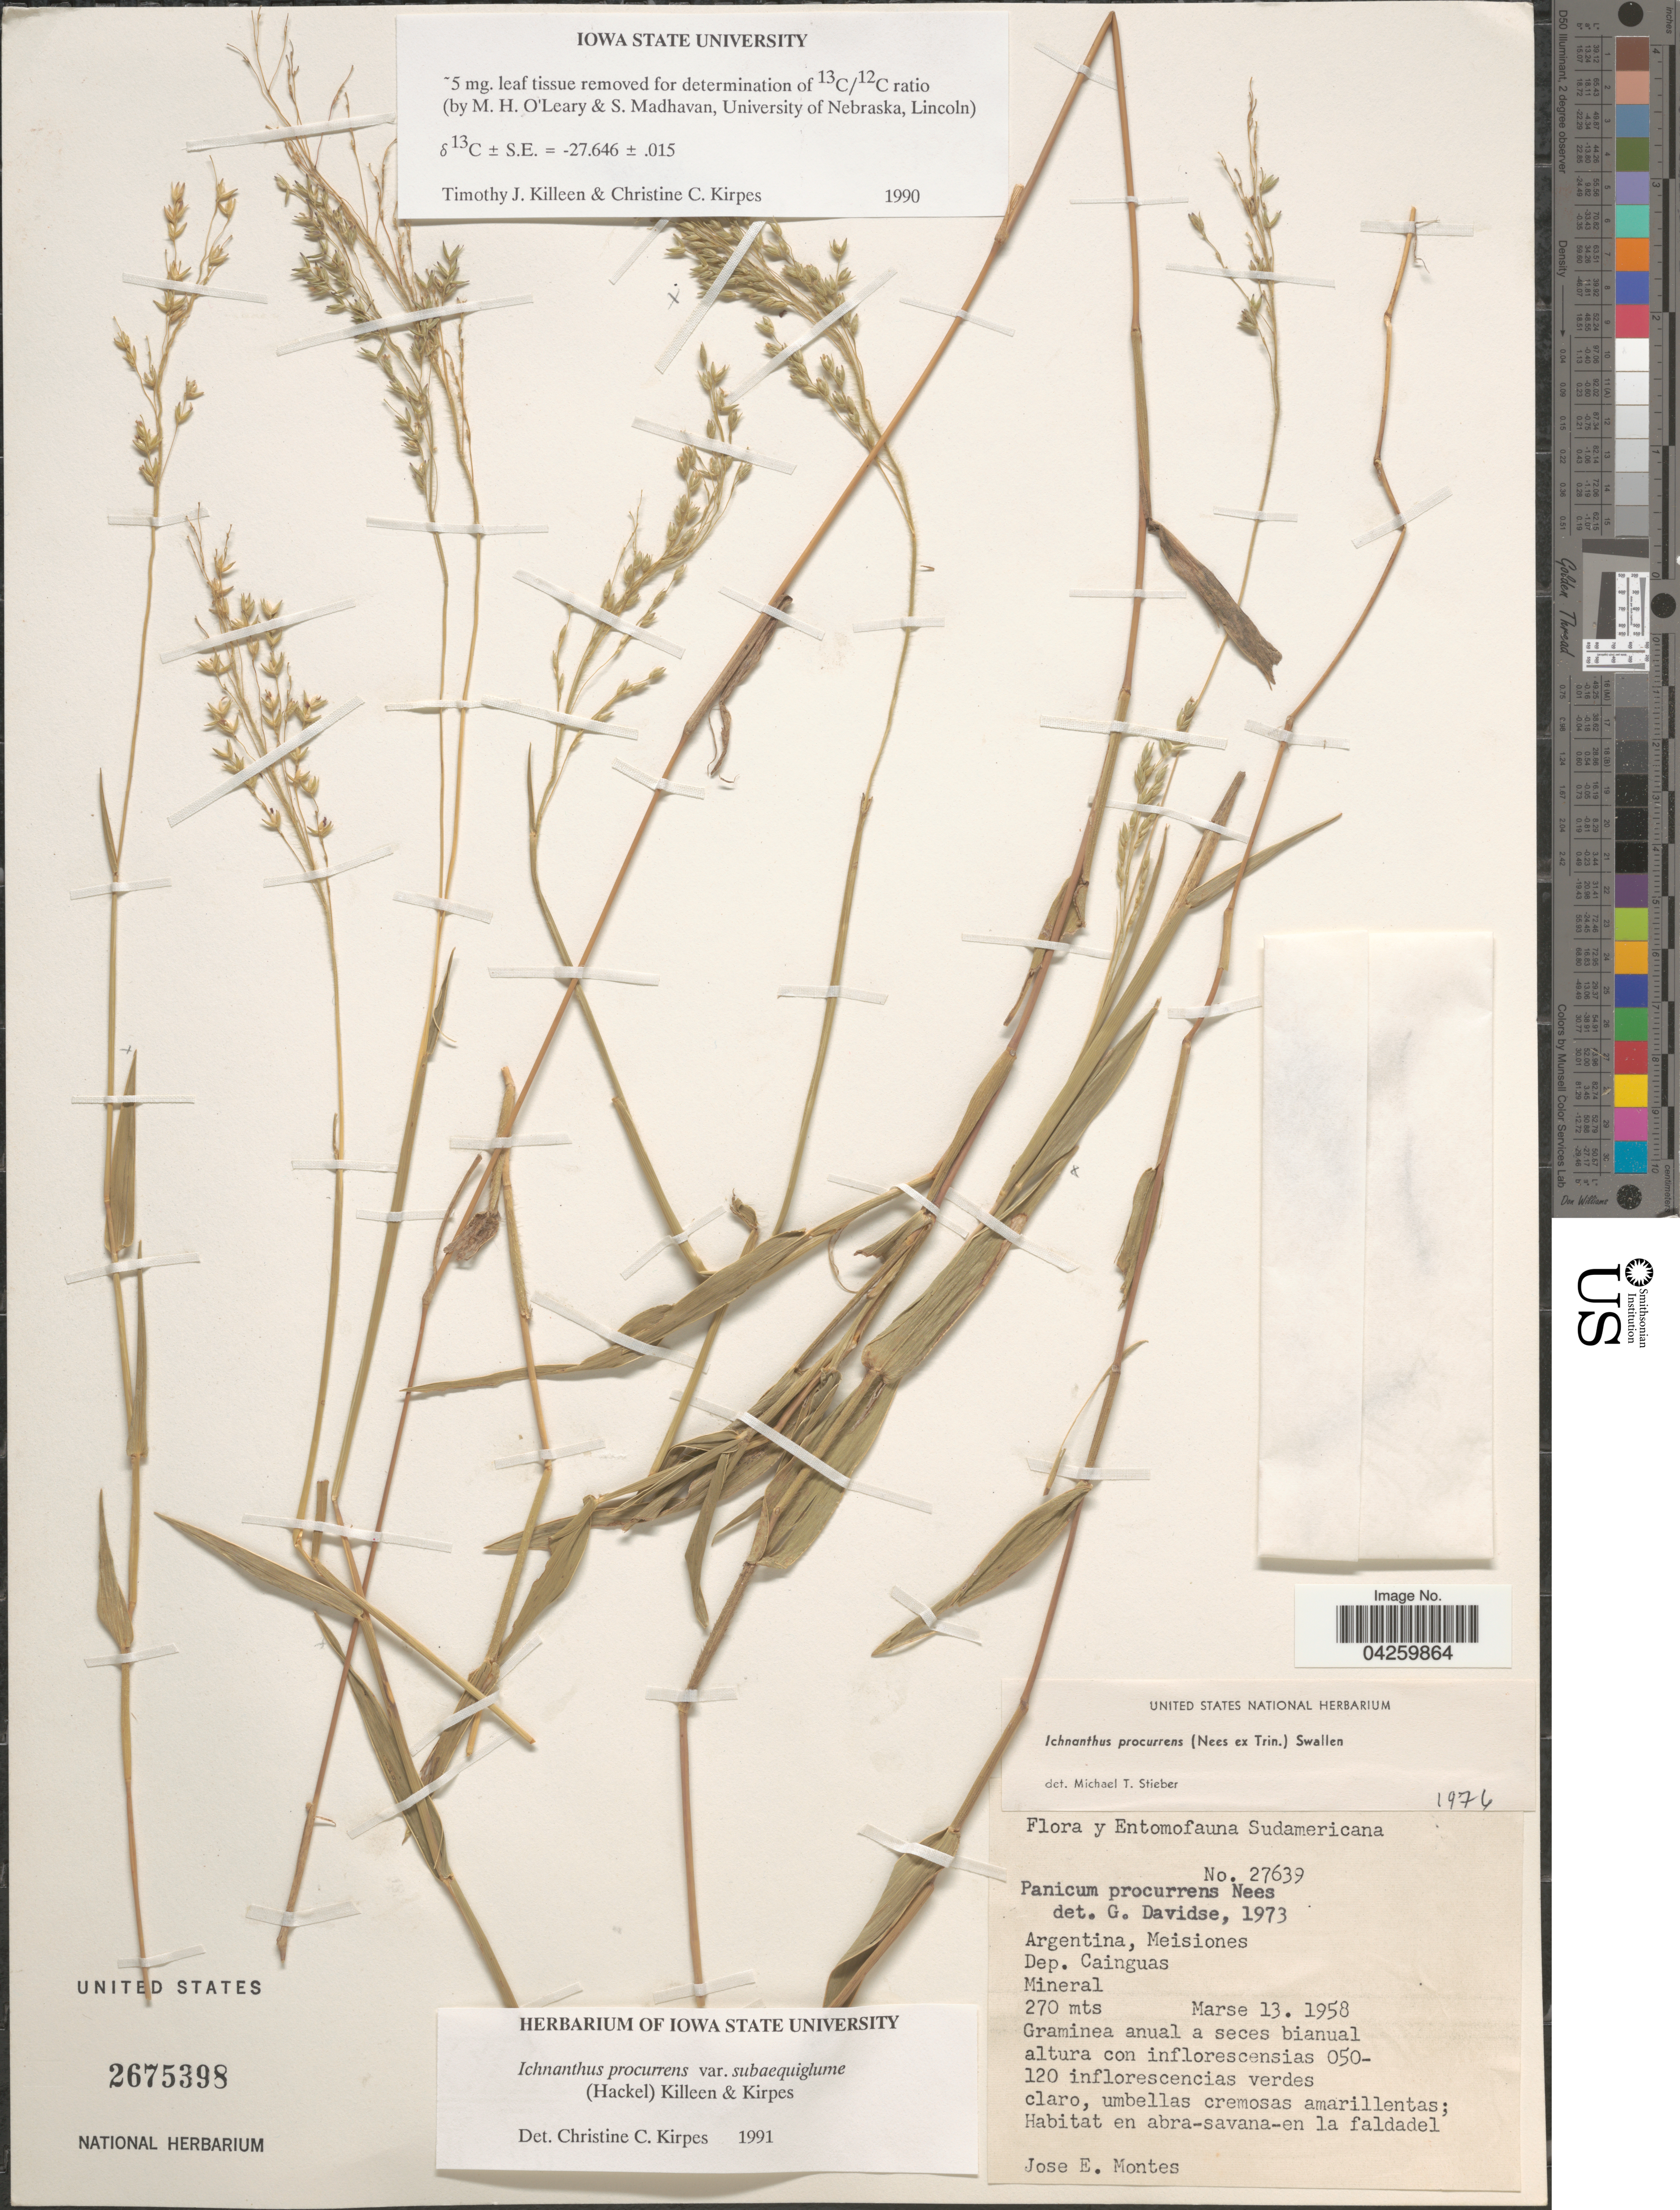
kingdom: Plantae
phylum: Tracheophyta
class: Liliopsida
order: Poales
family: Poaceae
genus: Ichnanthus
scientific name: Ichnanthus procurrens var. subaequiglume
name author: (Nees ex Trin.) Swallen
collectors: J. E. Montes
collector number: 27639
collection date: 1958-03-13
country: Argentina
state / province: Misiones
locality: Dep. Cainguas. Mineral.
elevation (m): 270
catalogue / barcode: US 2675398